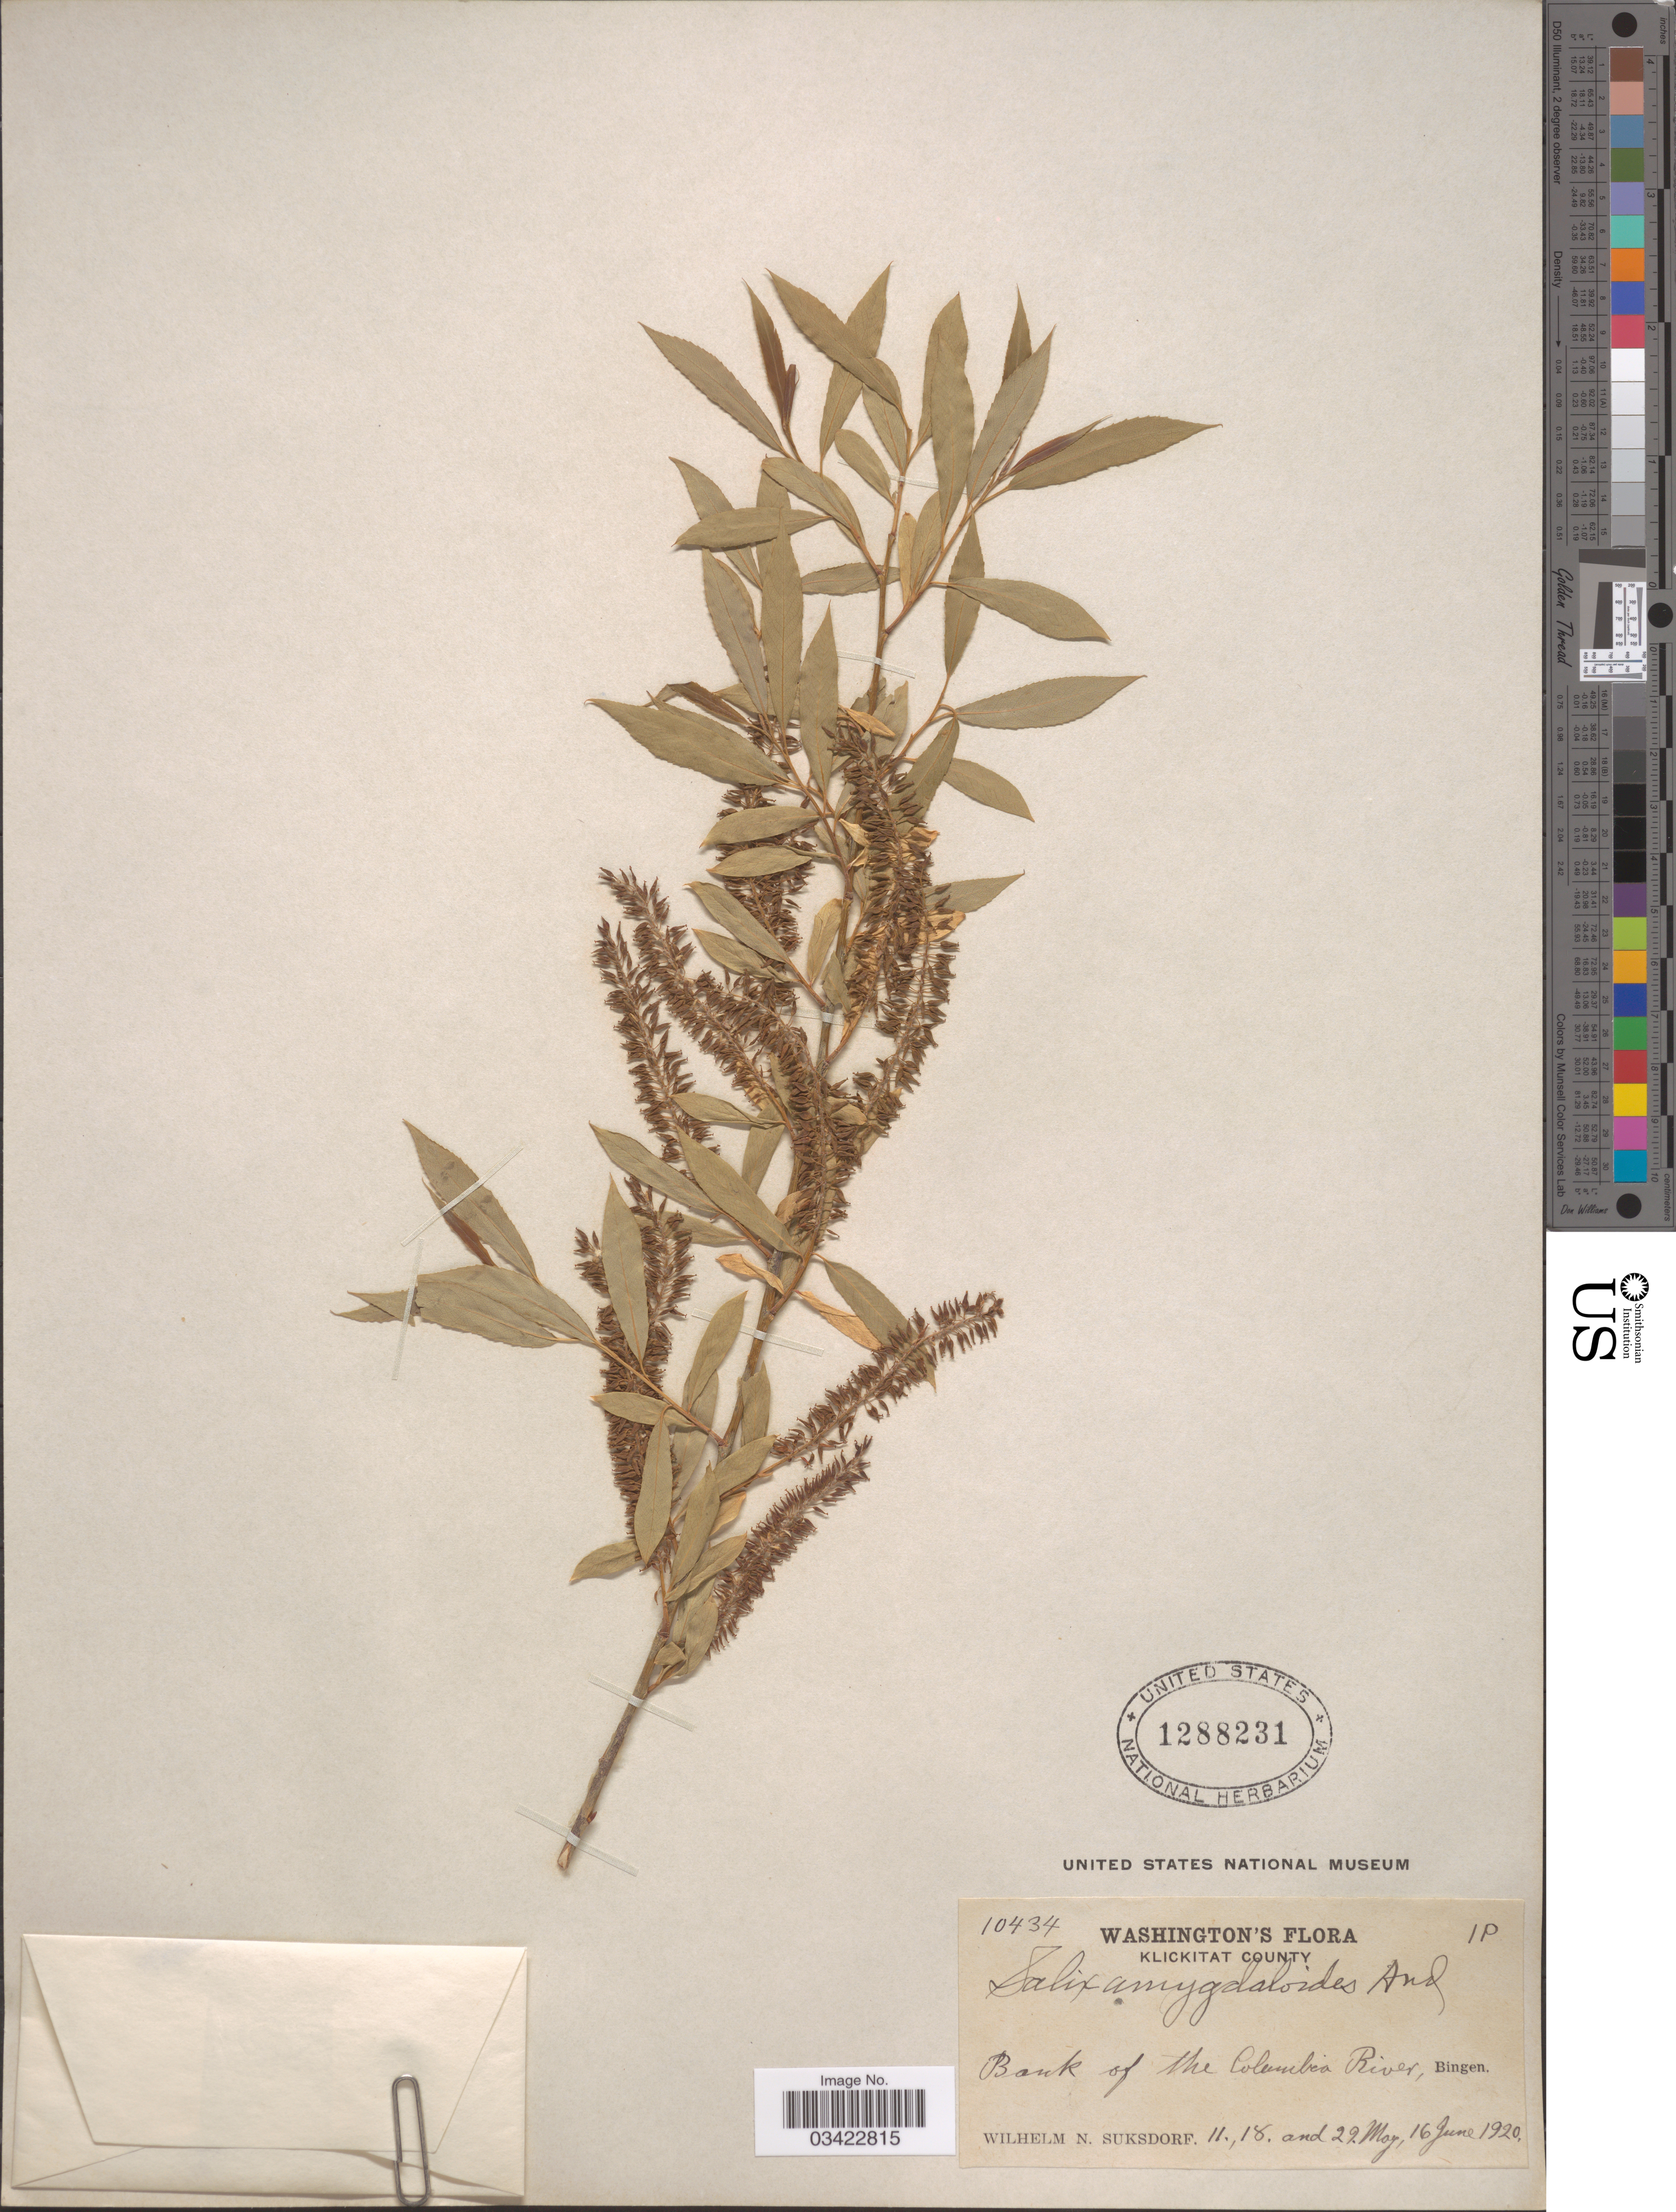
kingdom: Plantae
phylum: Tracheophyta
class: Magnoliopsida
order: Malpighiales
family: Salicaceae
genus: Salix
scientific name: Salix amygdaloides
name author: Andersson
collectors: W. N. Suksdorf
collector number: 10434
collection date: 1920-05-11/1920-06-16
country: United States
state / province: Washington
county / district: Klickitat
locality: Klickitat County. Bank of the Columbia River, Bingen.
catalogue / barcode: US 1288231